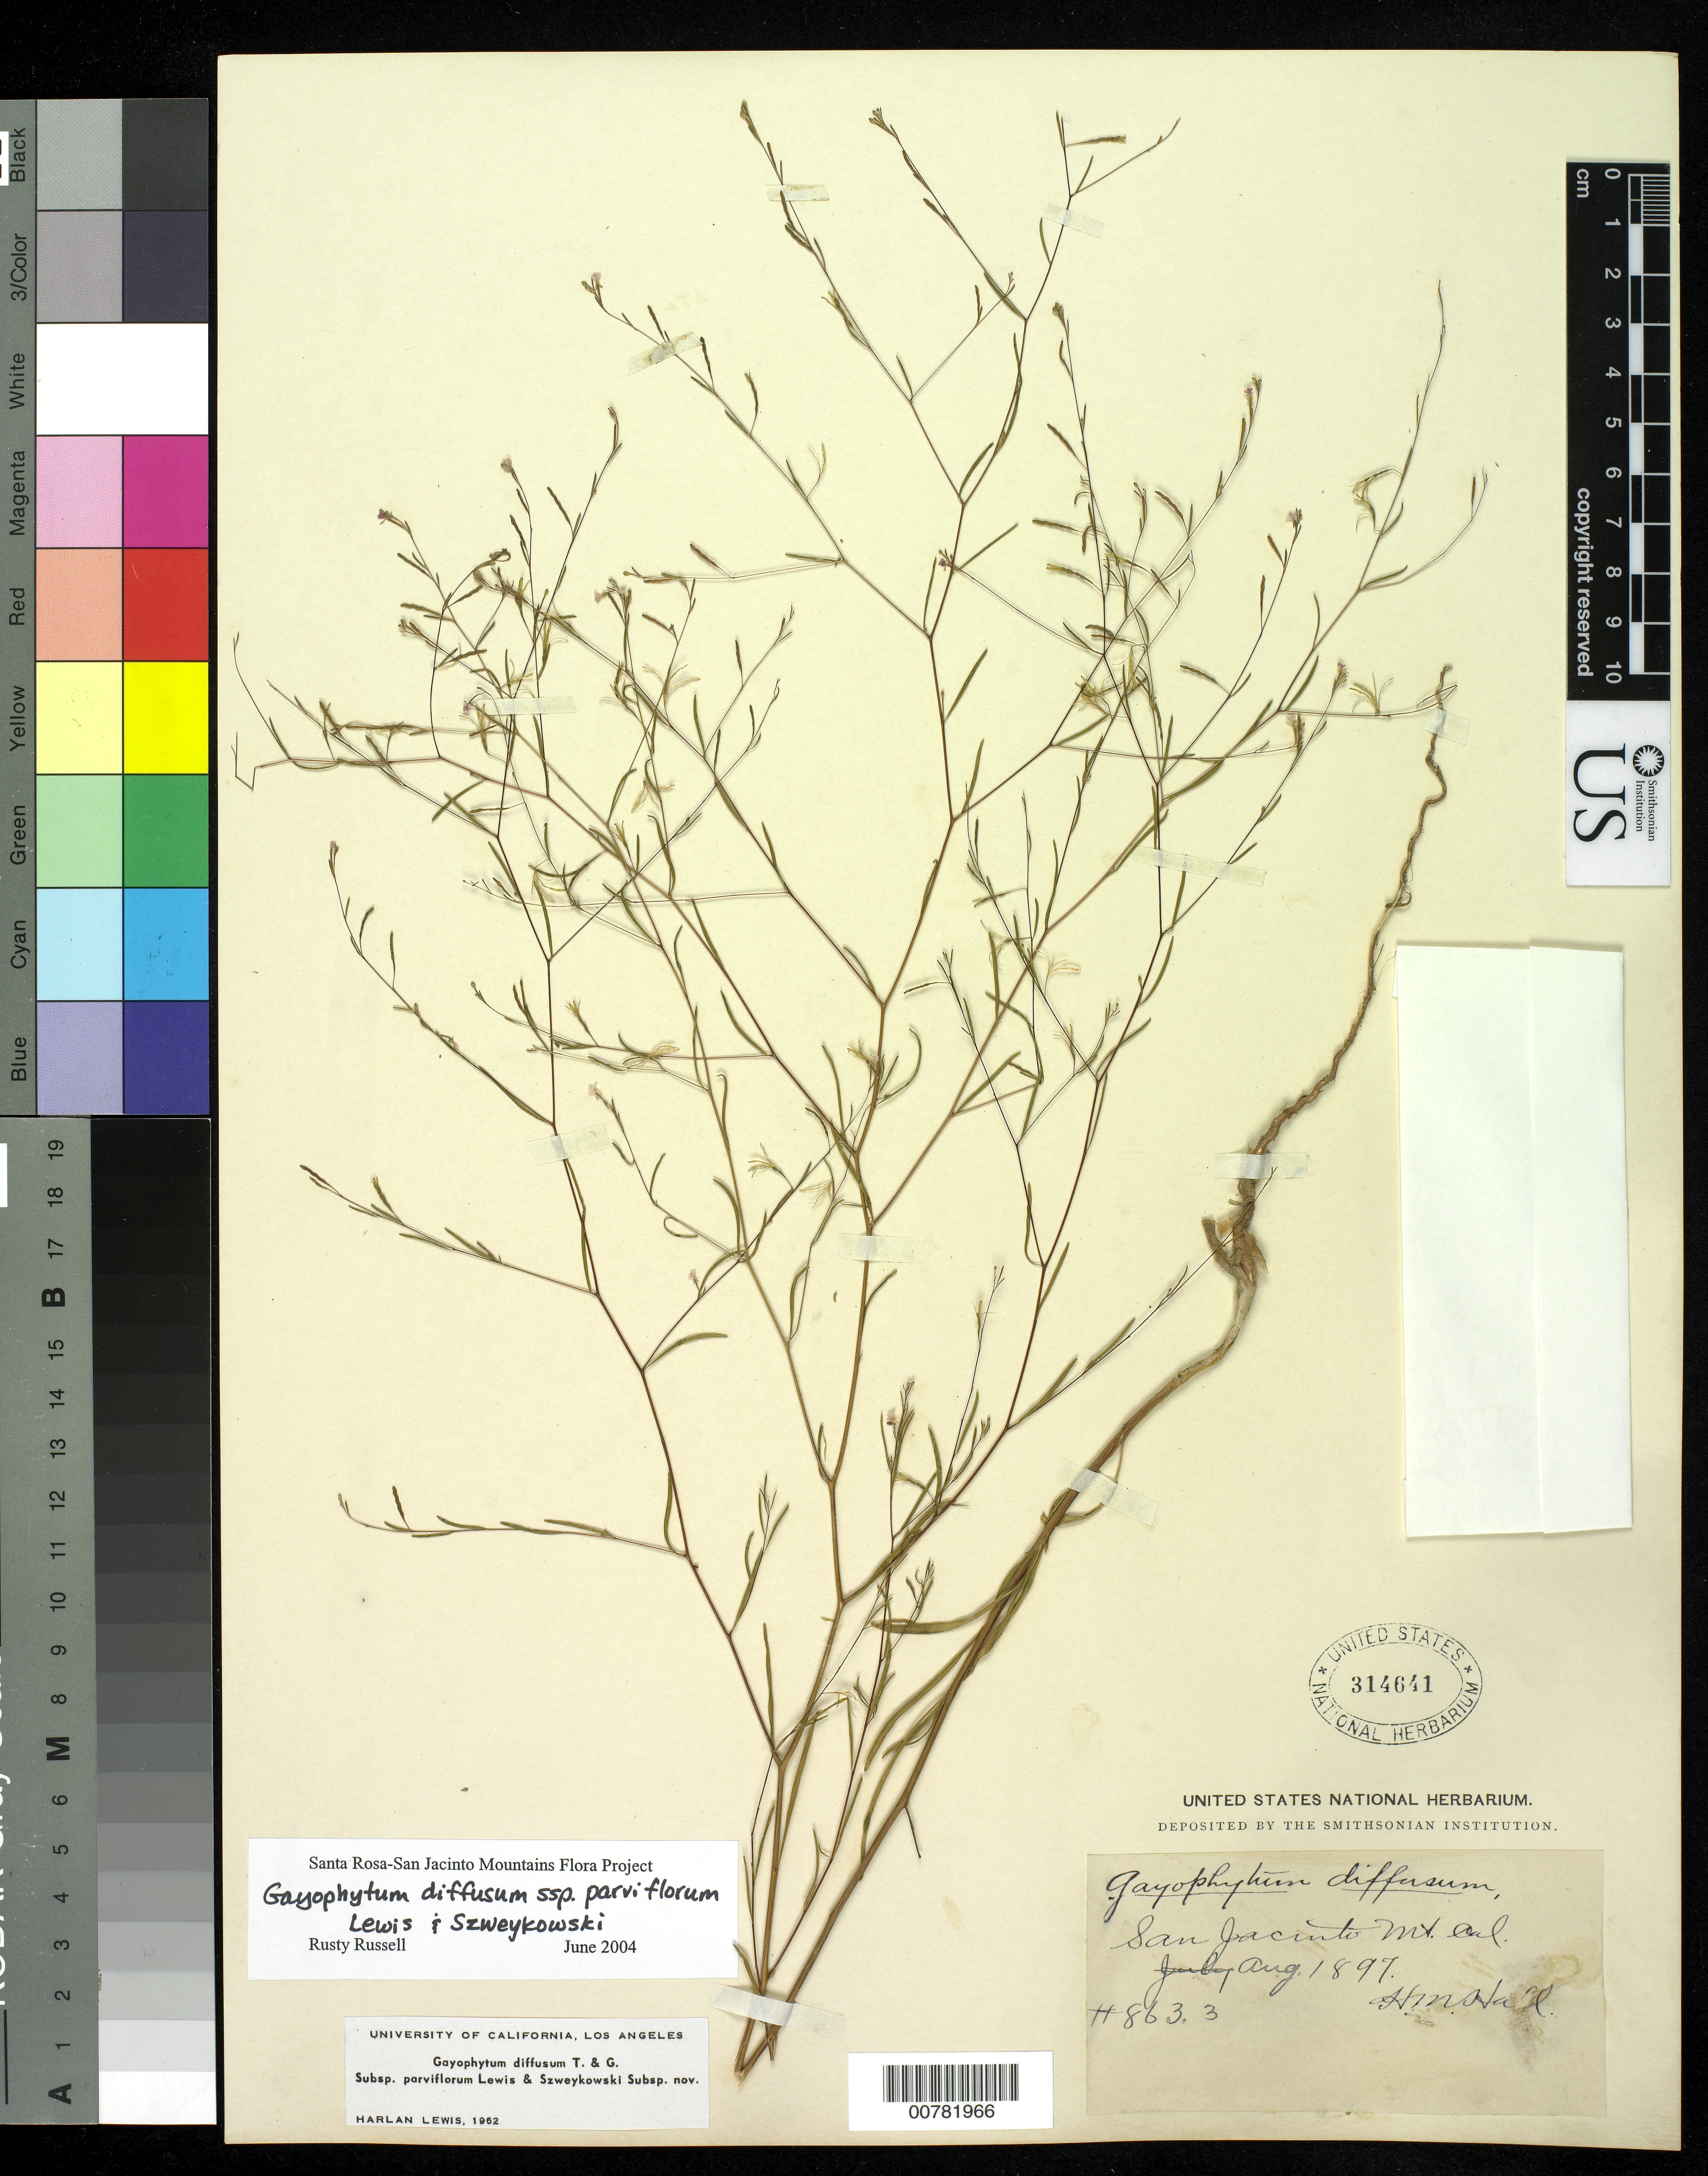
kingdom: Plantae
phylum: Tracheophyta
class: Magnoliopsida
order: Myrtales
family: Onagraceae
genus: Gayophytum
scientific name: Gayophytum diffusum subsp. parviflorum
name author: F. H. Lewis & Szweyk.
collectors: H. M. Hall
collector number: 8633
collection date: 1897-08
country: United States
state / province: California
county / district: Riverside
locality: San Jacinto Mt.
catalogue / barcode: US 314641